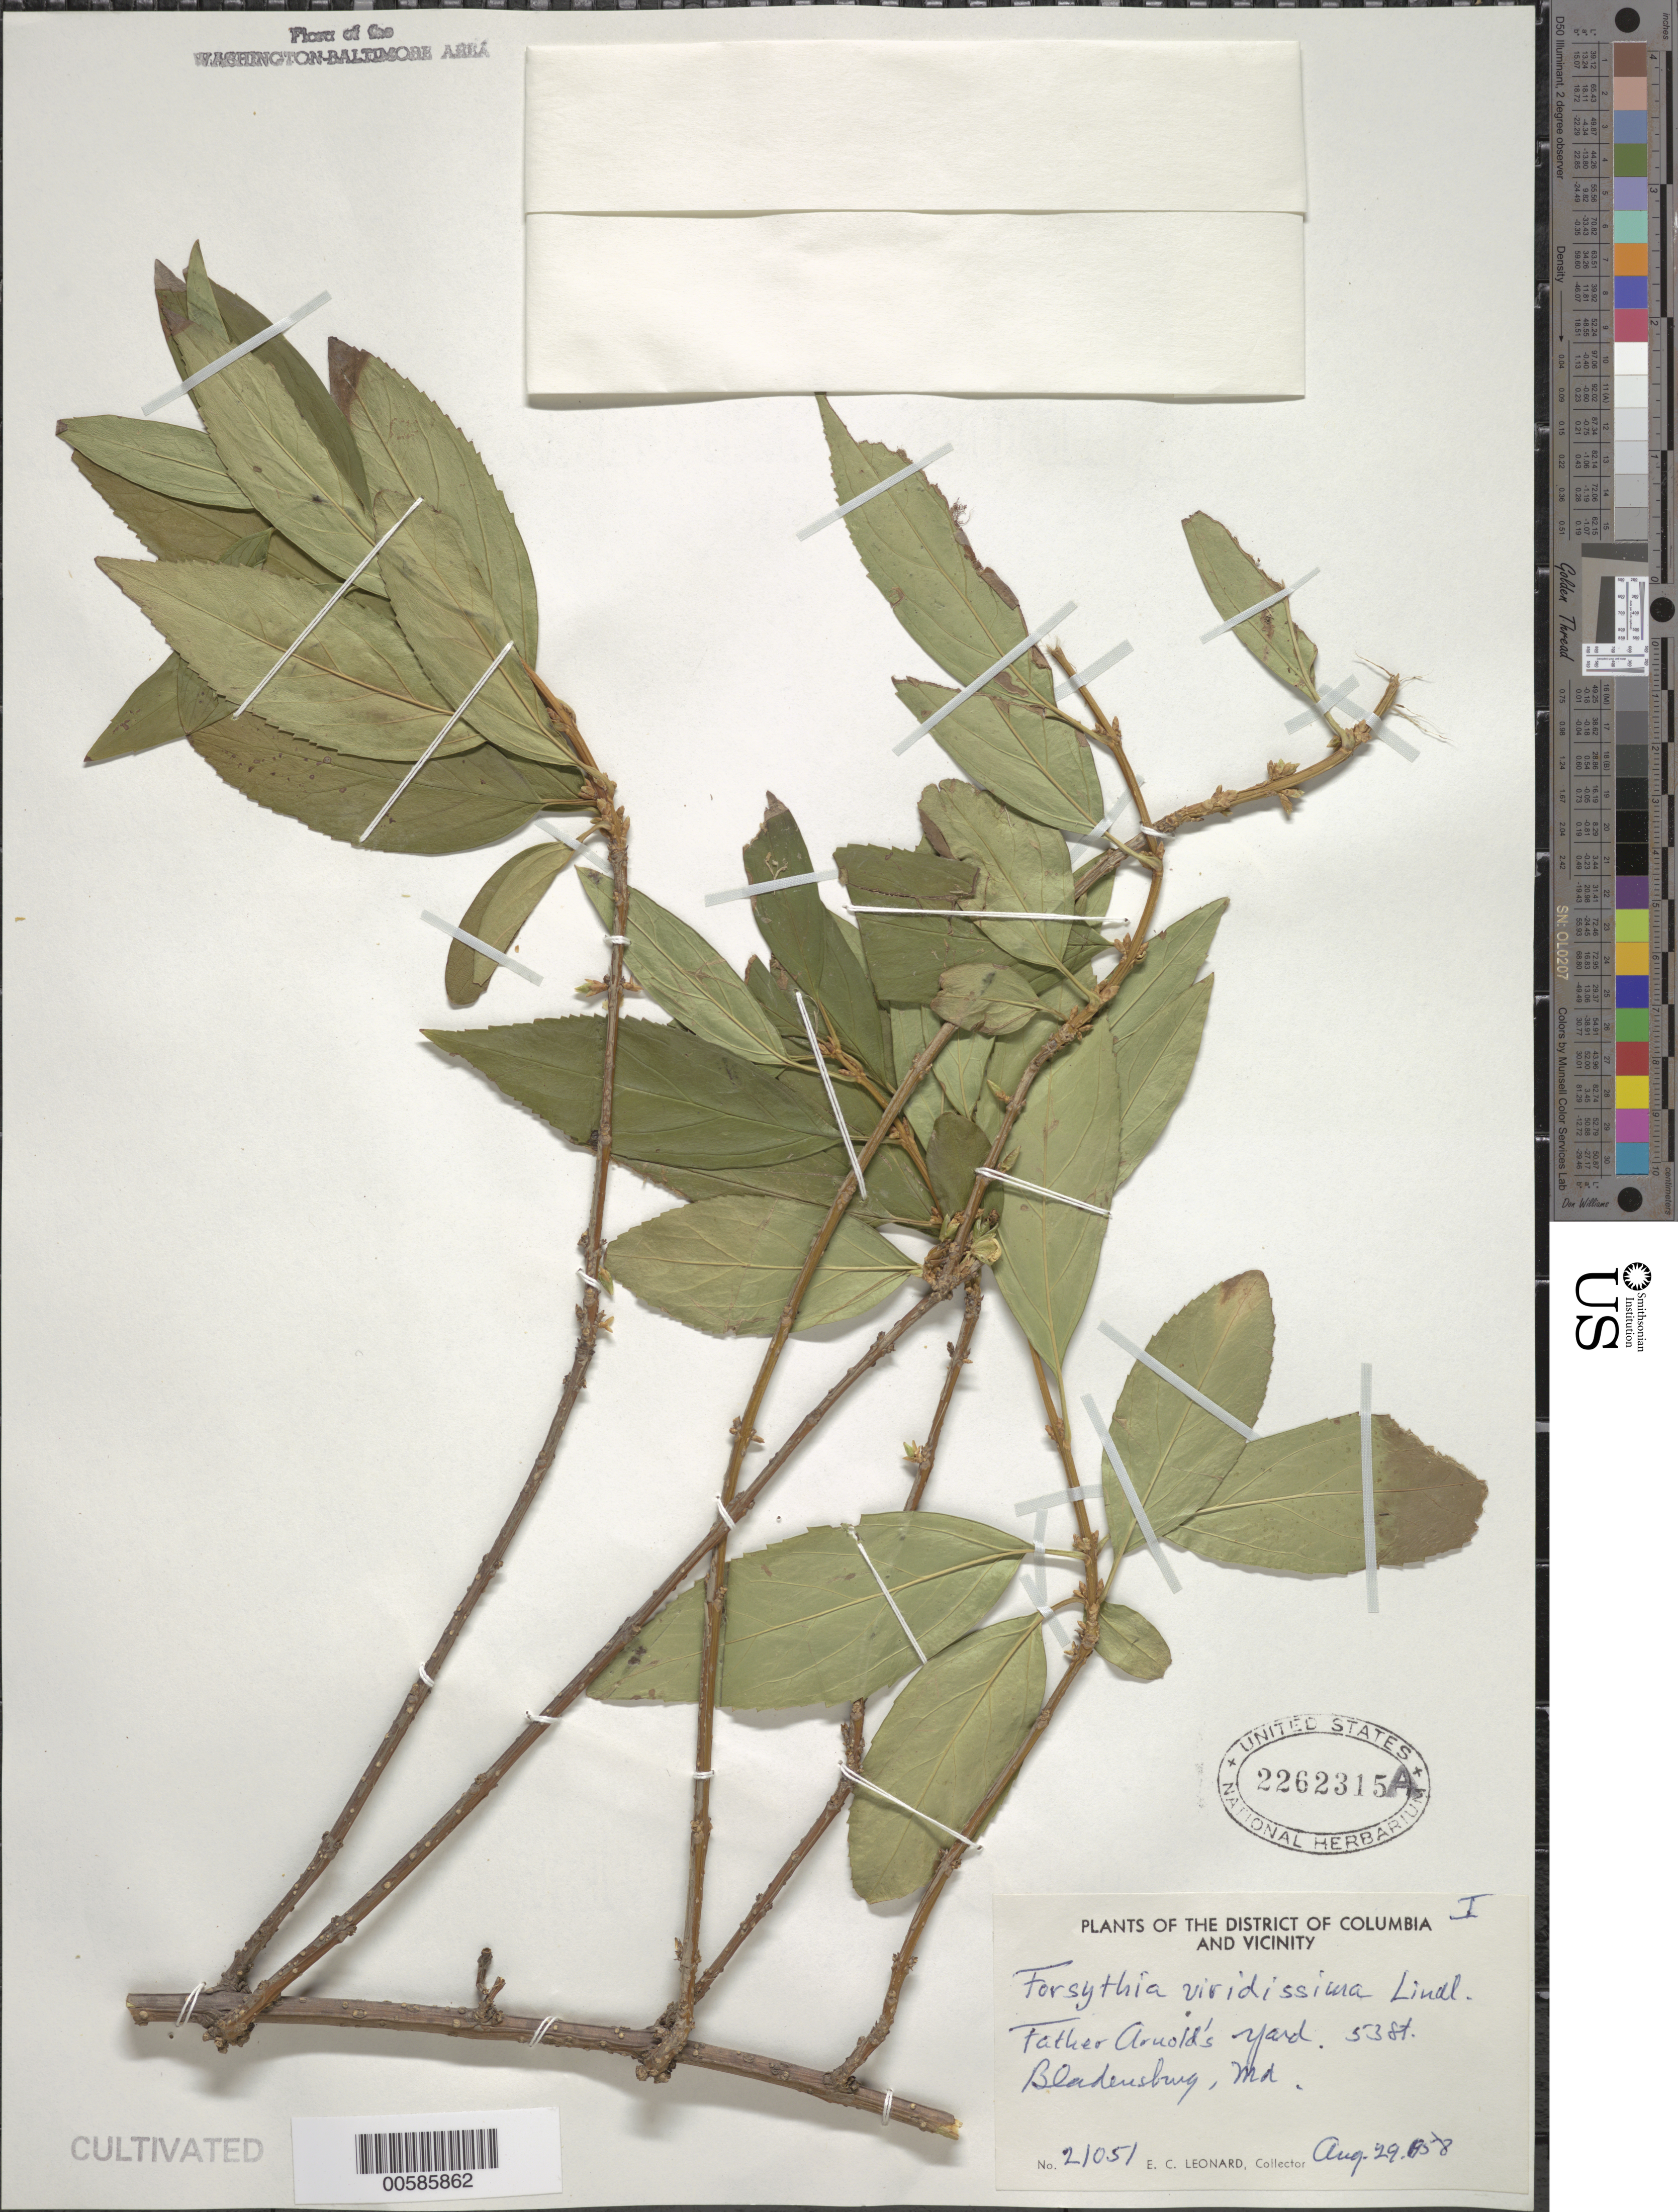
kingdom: Plantae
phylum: Tracheophyta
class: Magnoliopsida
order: Lamiales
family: Oleaceae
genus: Forsythia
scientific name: Forsythia viridissima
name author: Lindl.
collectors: E. C. Leonard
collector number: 21051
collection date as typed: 29 Aug 1958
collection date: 1958-08-29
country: United States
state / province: Maryland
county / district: Prince George's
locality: Bladensburg, Father Arnold's Yard, 53rd St.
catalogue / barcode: US 2262315A